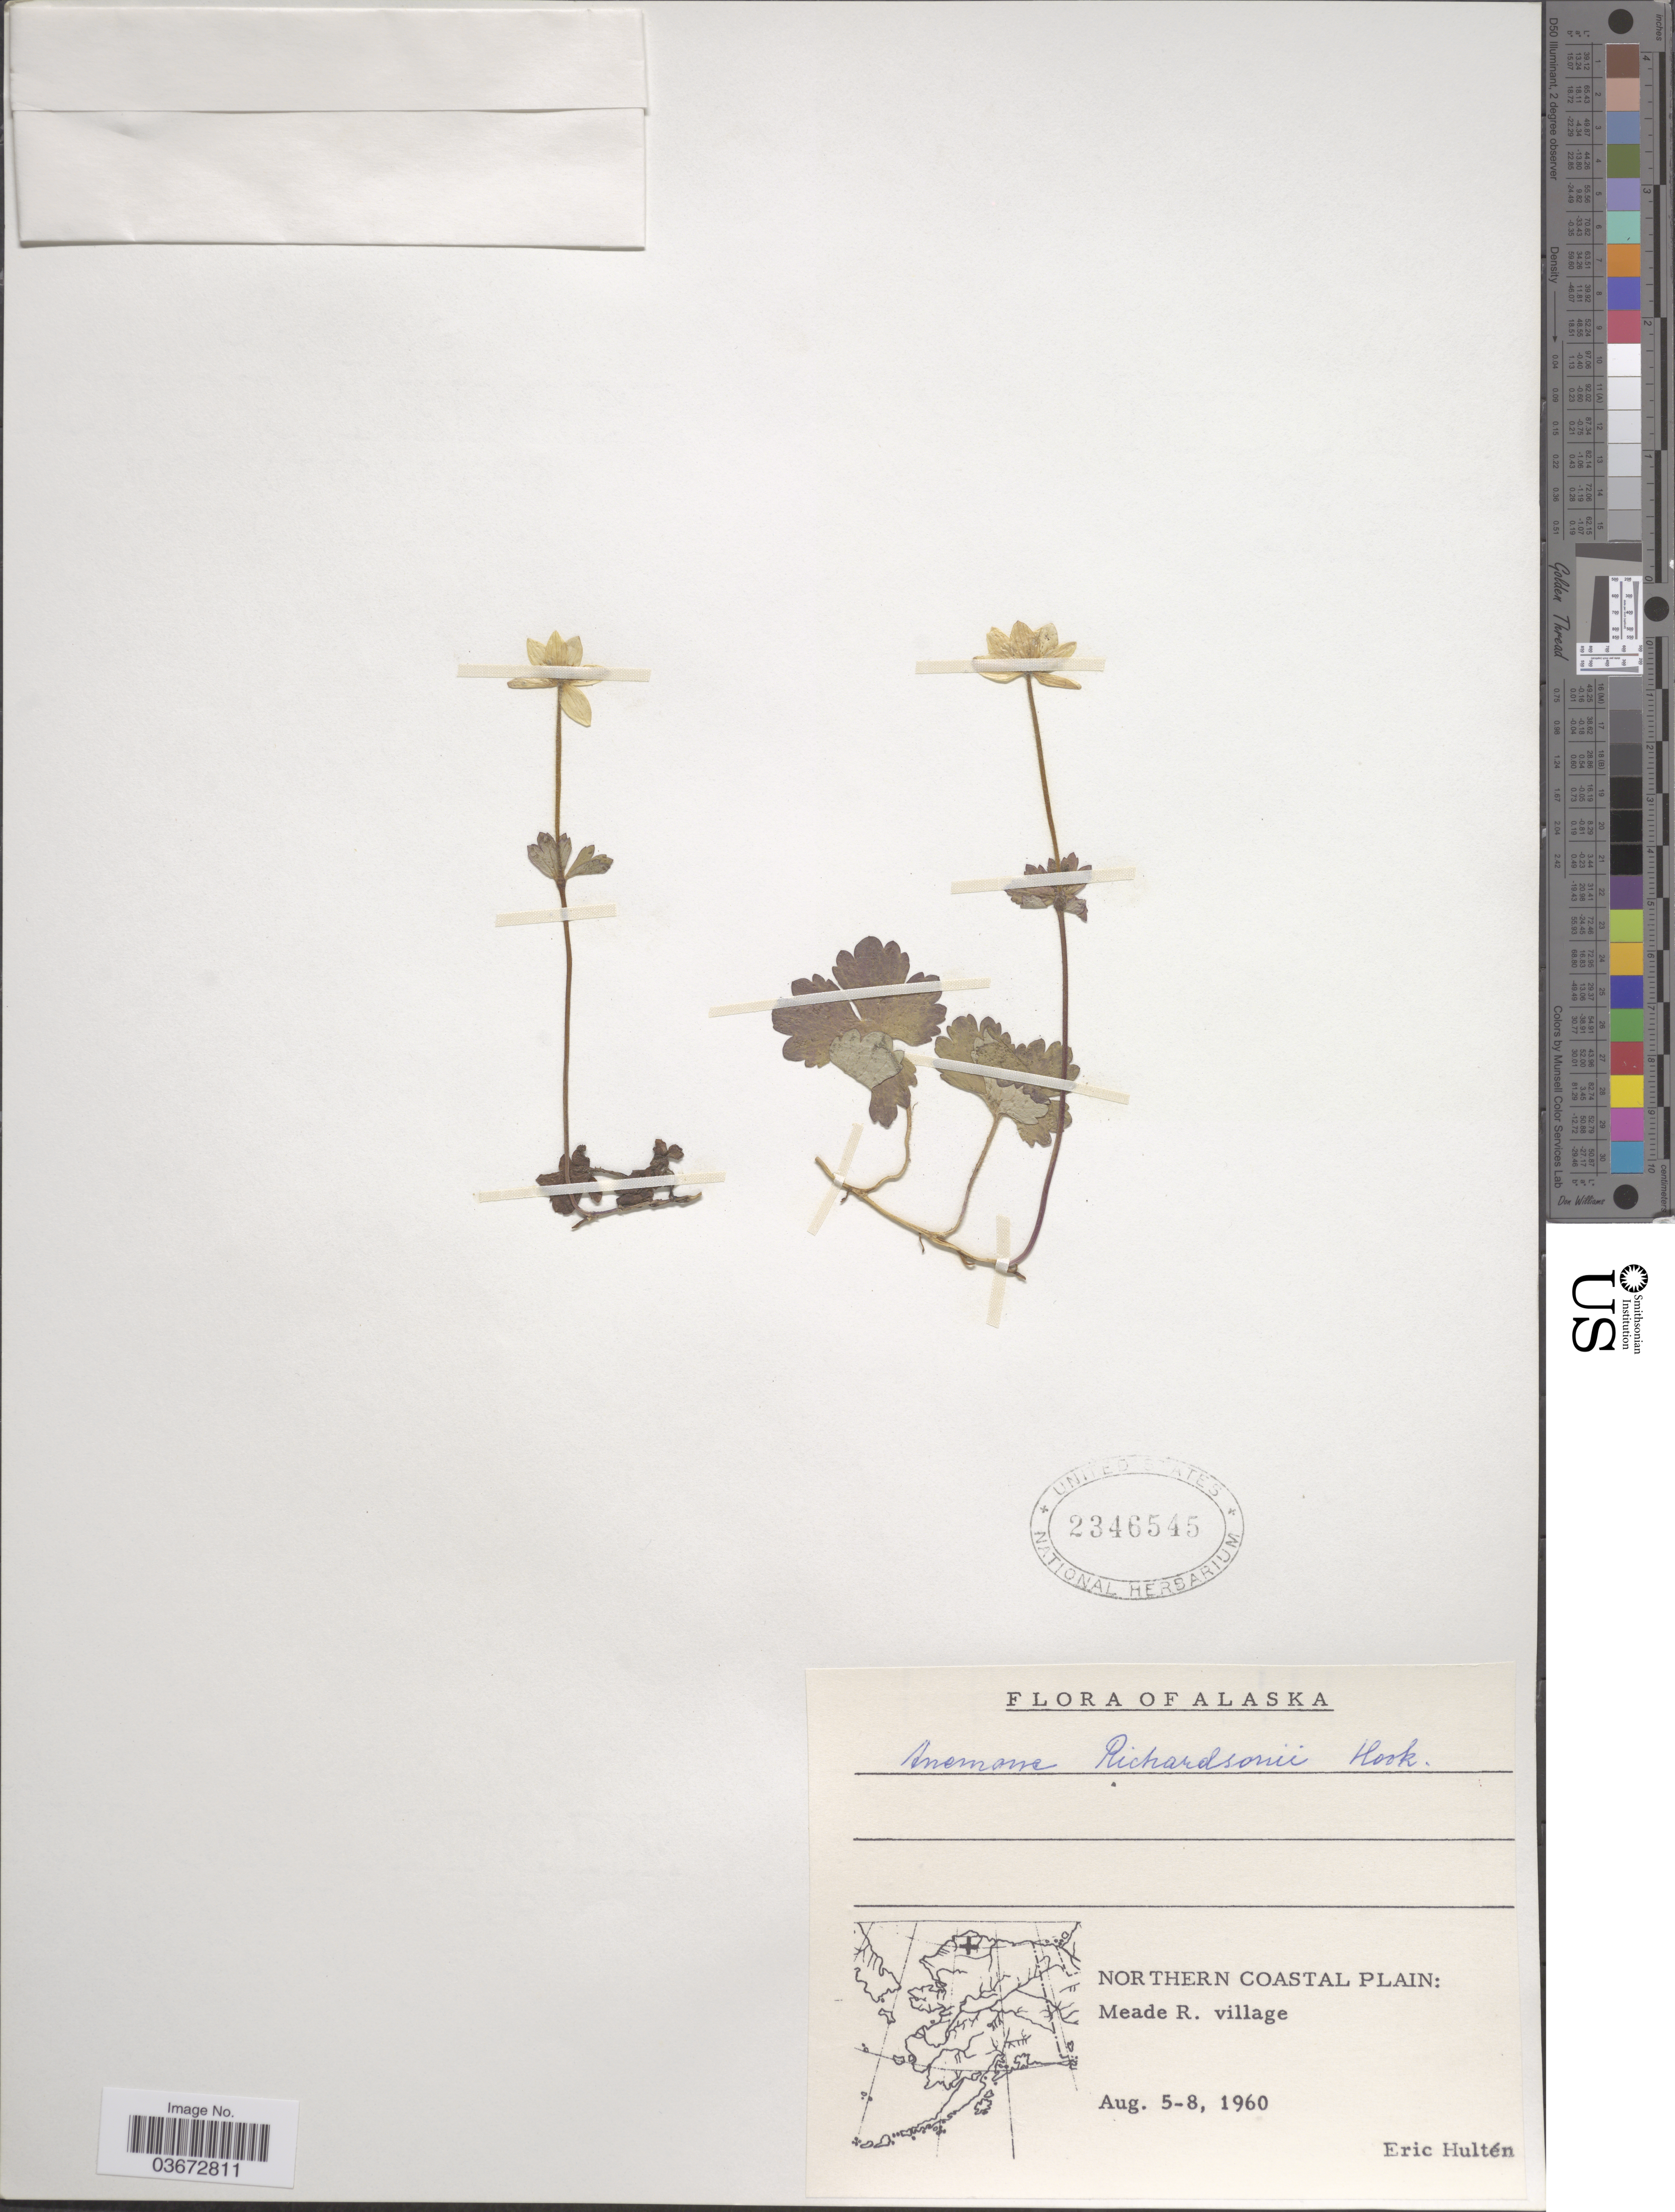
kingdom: Plantae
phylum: Tracheophyta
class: Magnoliopsida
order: Ranunculales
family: Ranunculaceae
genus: Anemone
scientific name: Anemone richardsonii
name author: Hook.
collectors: E. G. Hultén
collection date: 1960-08-05/1960-08-08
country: United States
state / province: Alaska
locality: Northern Coastal Plain: Meade R. village.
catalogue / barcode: US 2346545